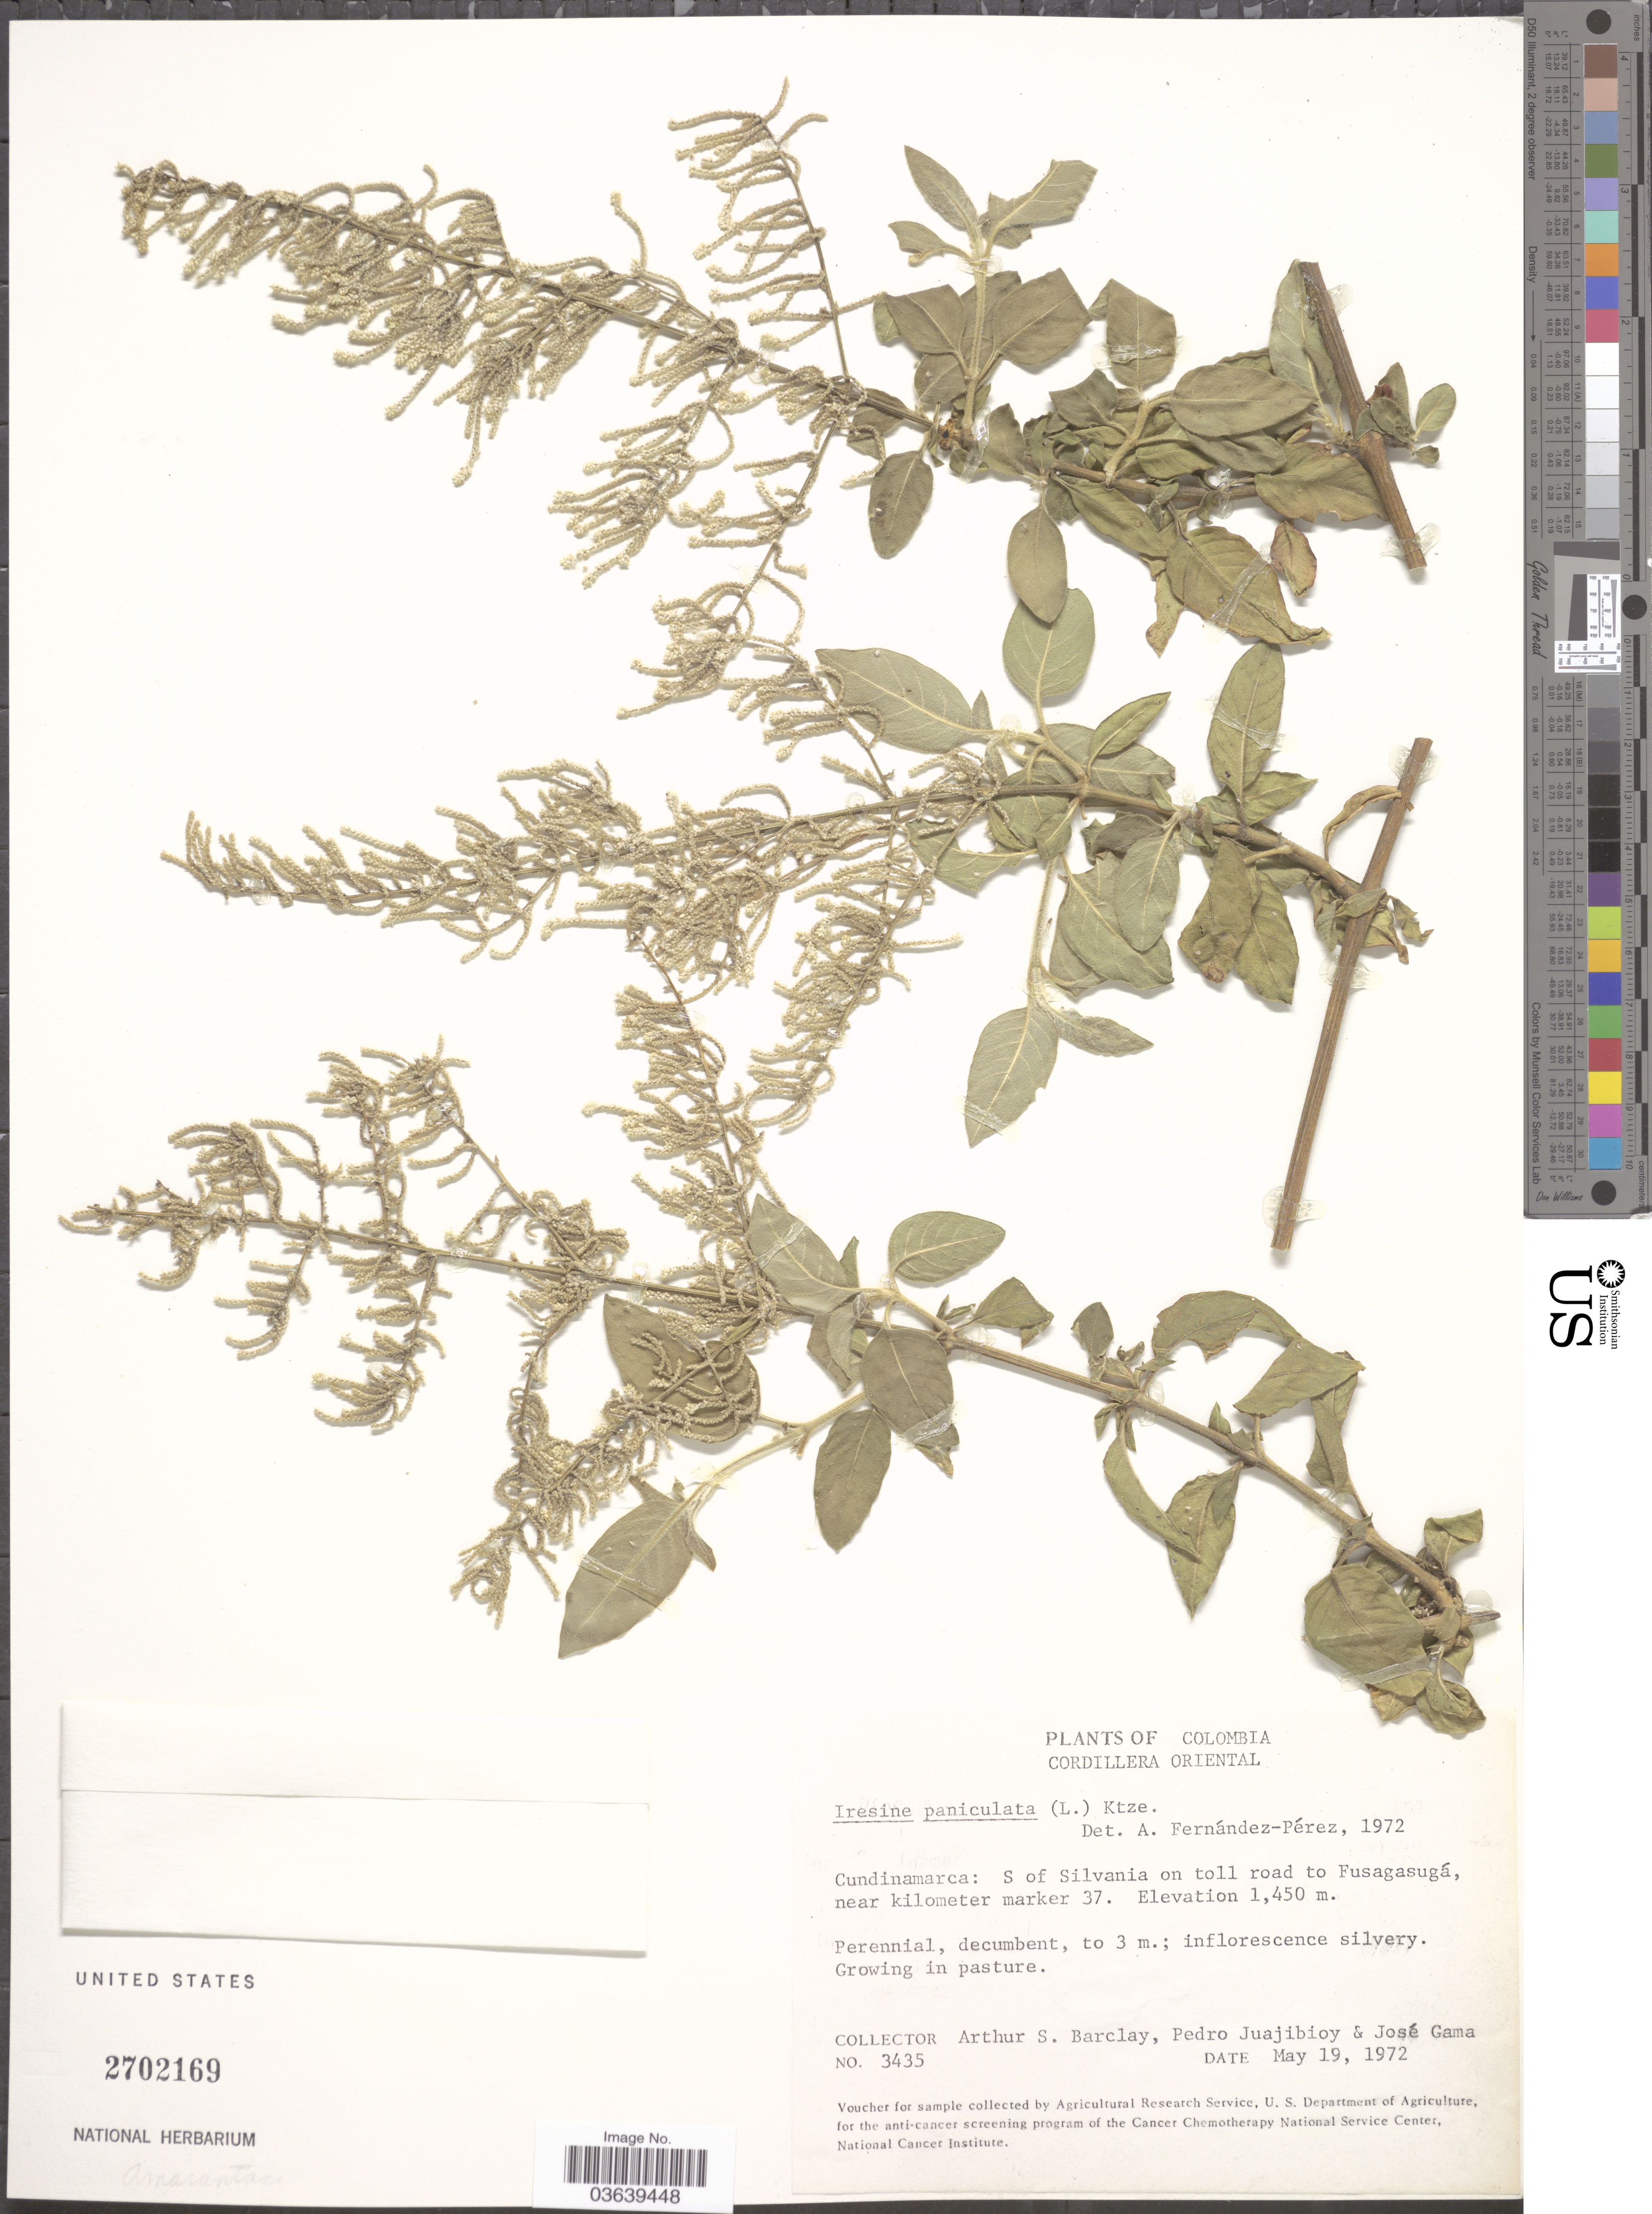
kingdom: Plantae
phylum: Tracheophyta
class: Magnoliopsida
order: Caryophyllales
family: Amaranthaceae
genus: Iresine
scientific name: Iresine diffusa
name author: Humb. & Bonpl. ex Willd.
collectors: A. S. Barclay, P. Juajibioy & J. Gama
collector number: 3435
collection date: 1972-05-19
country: Colombia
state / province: Cundinamarca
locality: Cordillera Oriental. S of Silvania on toll road to Fusagasugá, near kilometer marker 37.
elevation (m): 1450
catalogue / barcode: US 2702169